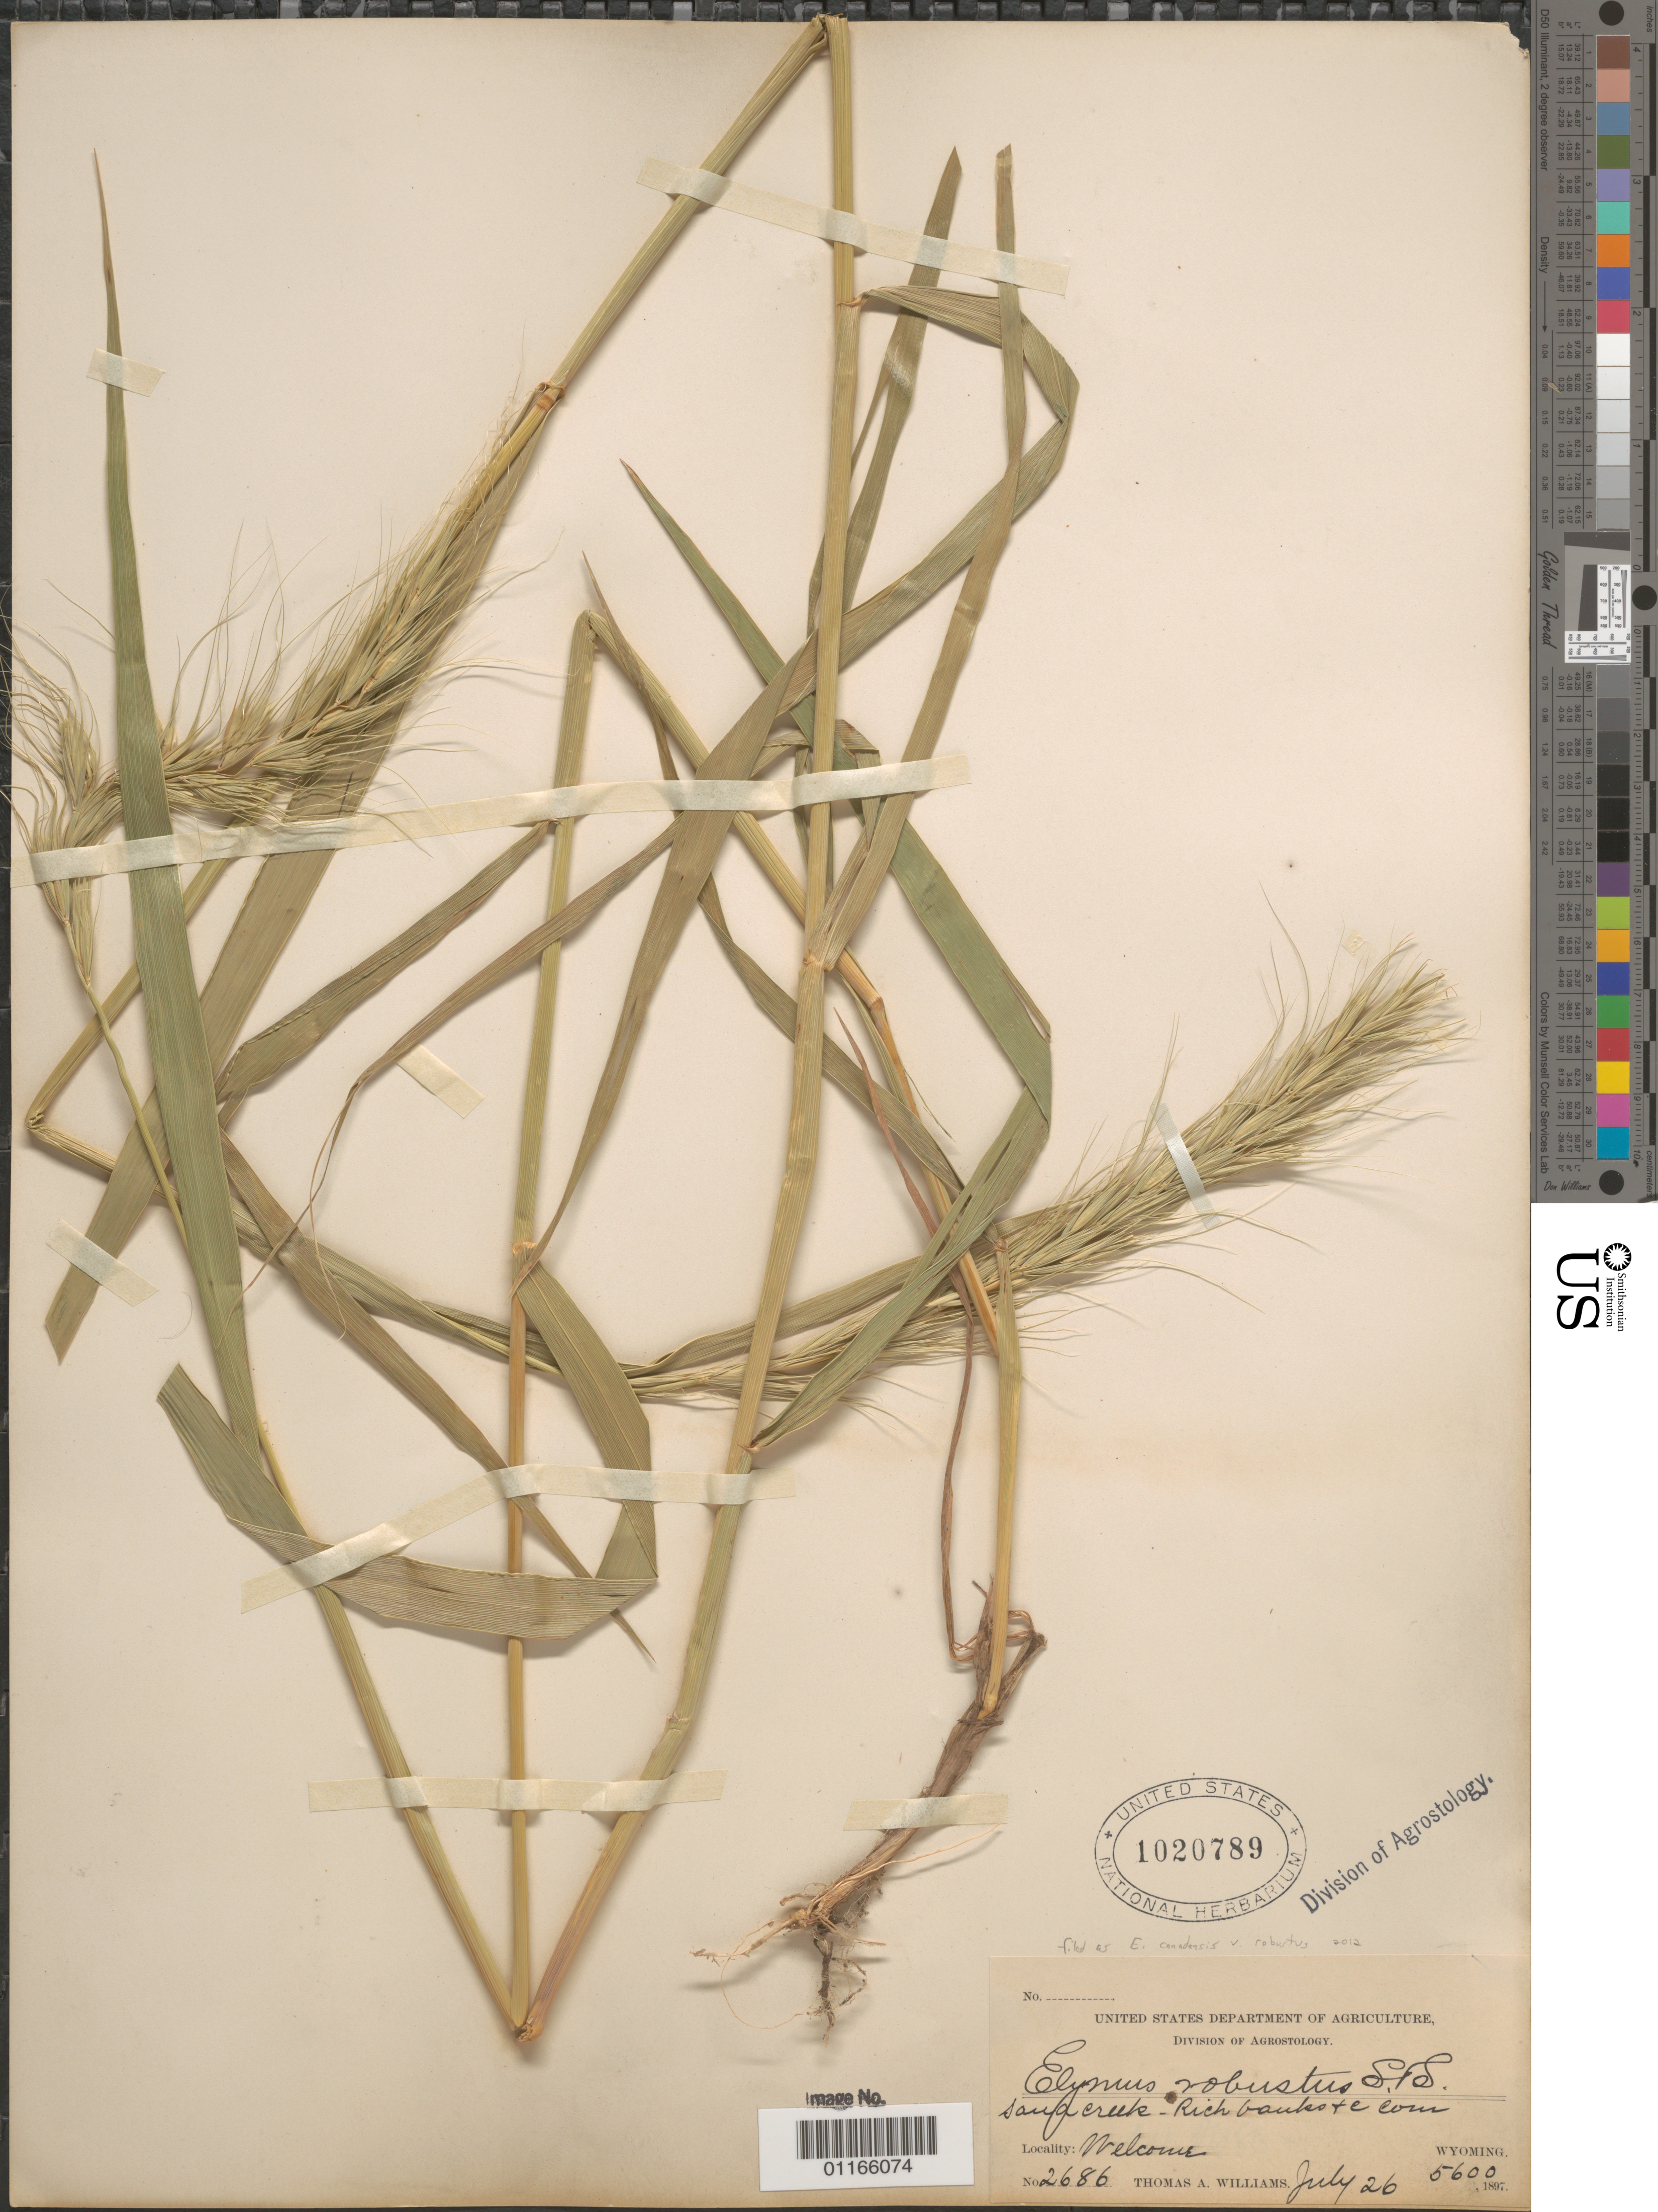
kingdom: Plantae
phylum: Tracheophyta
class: Liliopsida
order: Poales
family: Poaceae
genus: Elymus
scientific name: Elymus canadensis var. robustus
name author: (Scribn. & R.M. Sm.) Mackenz. & Bush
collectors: T. A. Williams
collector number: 2686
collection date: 1897-07-26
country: United States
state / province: Wyoming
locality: Welcome.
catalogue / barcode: US 1020789